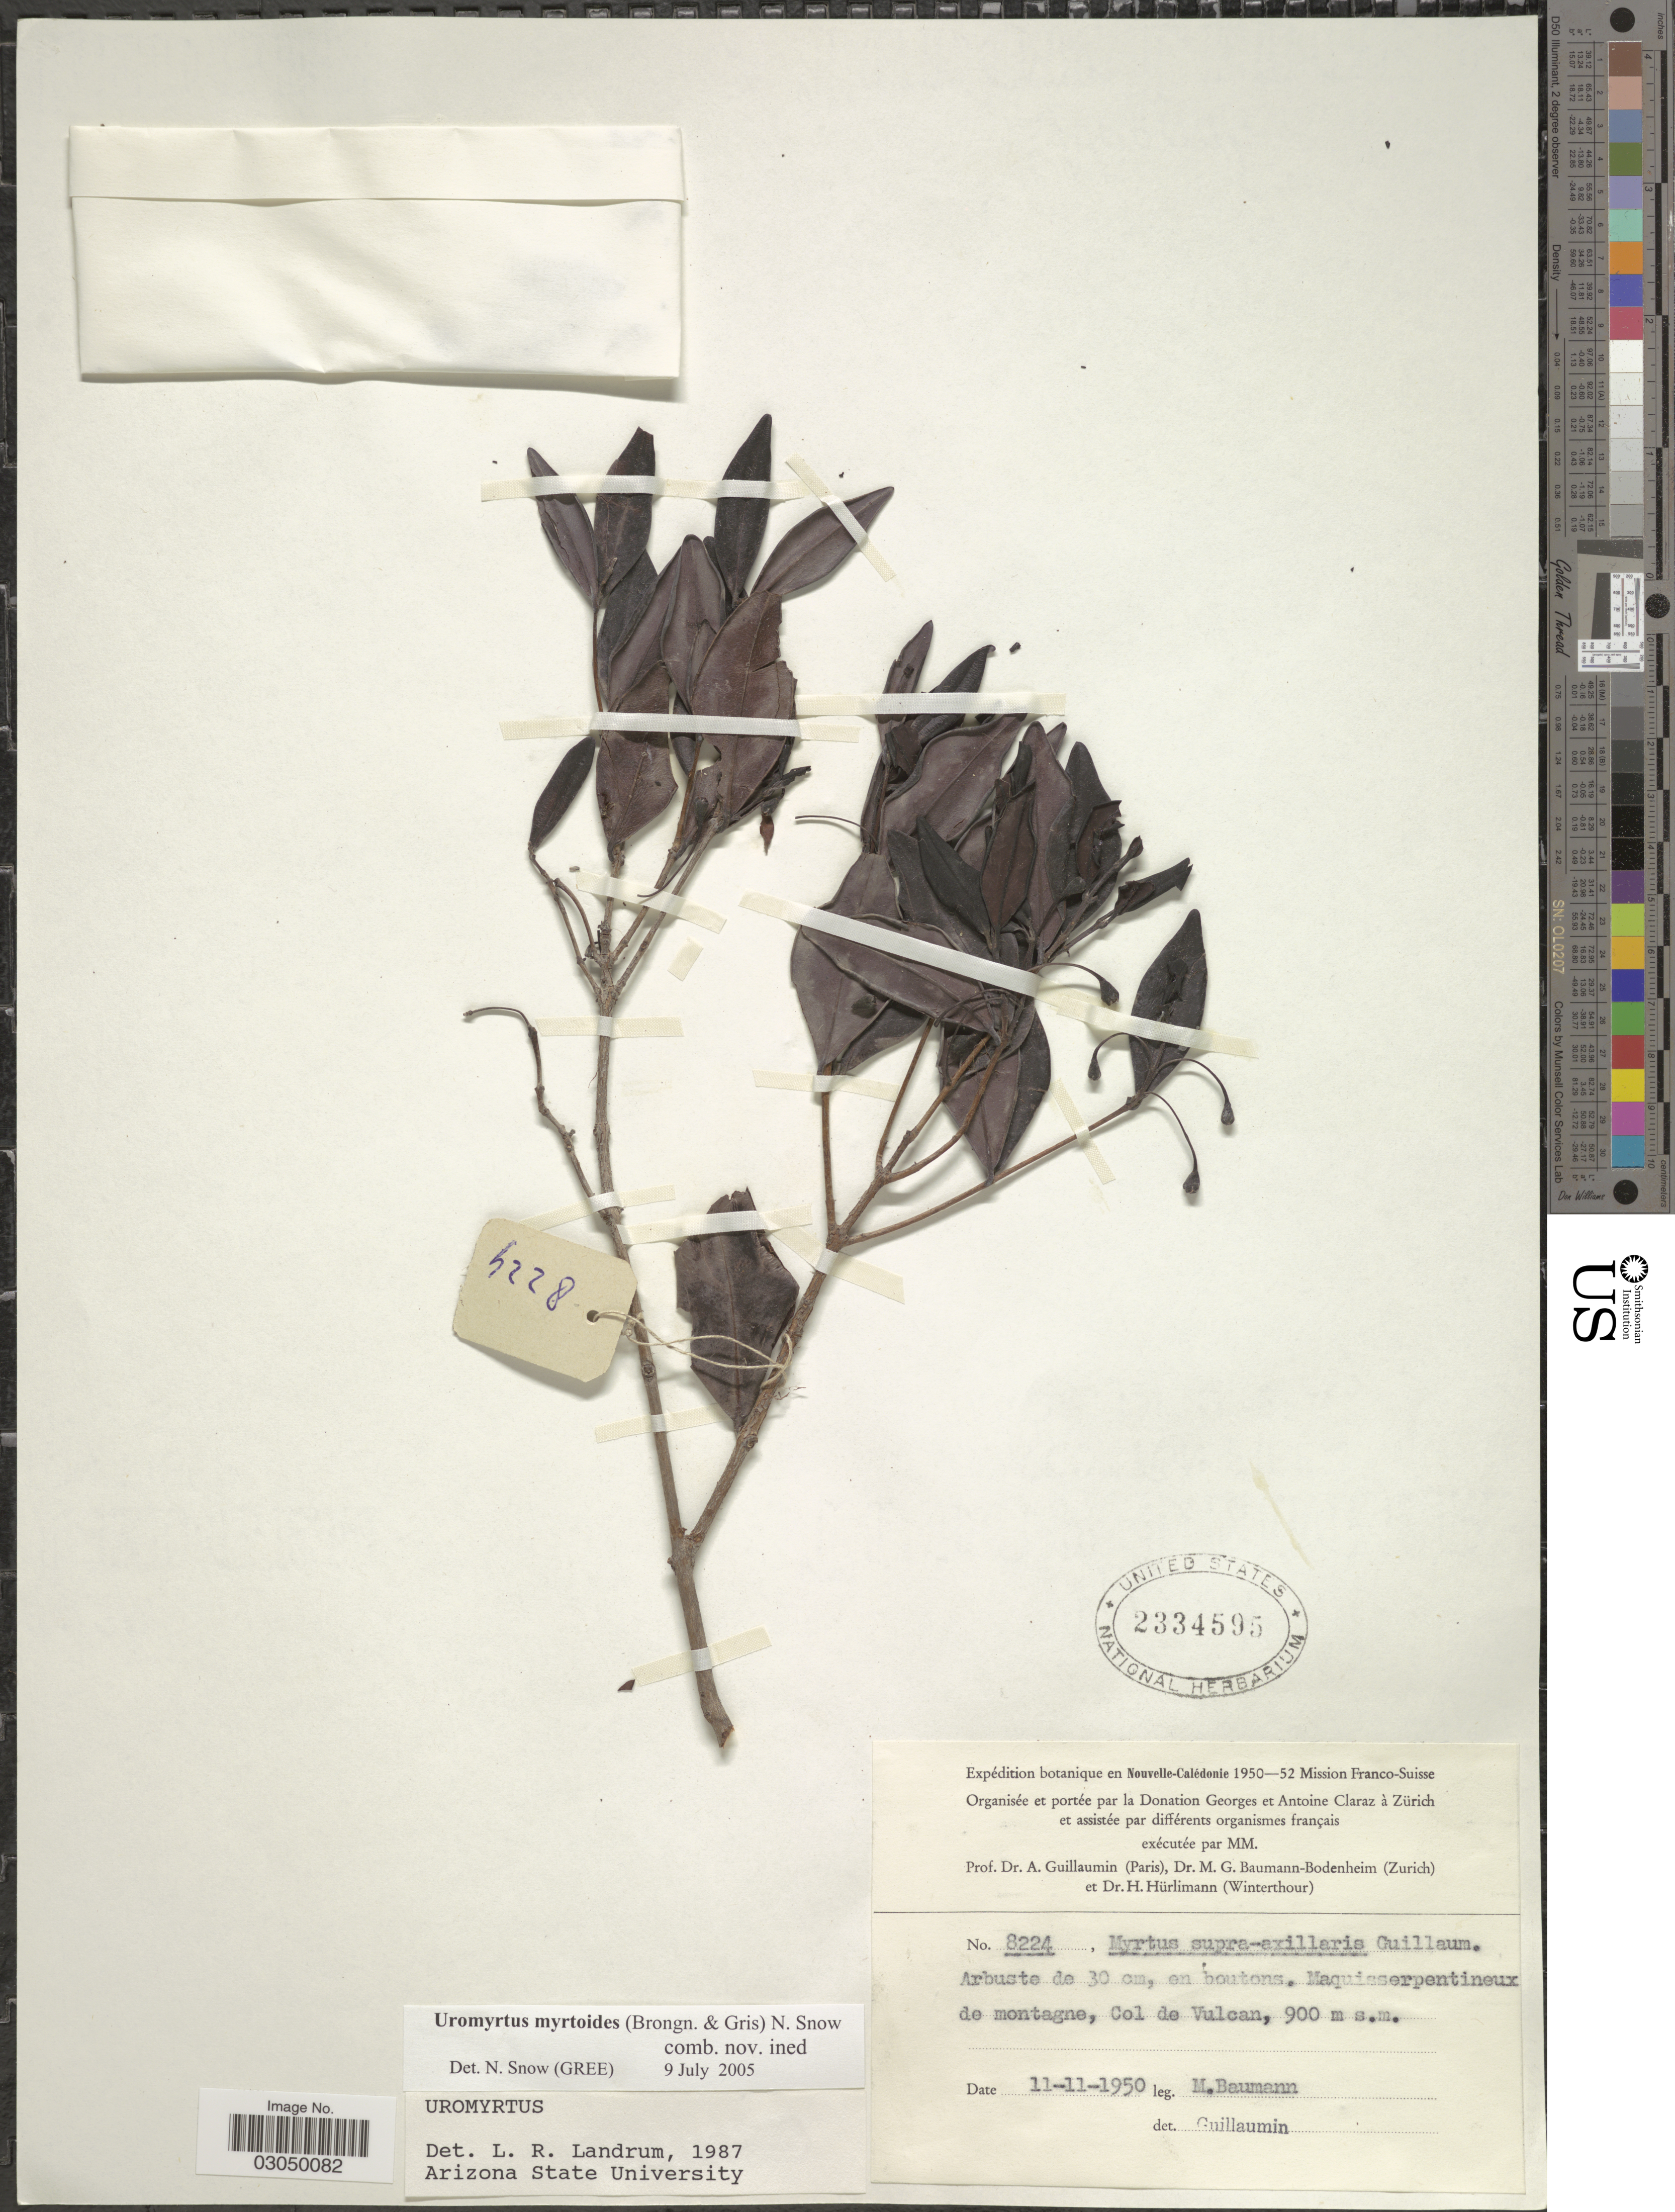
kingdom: Plantae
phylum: Tracheophyta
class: Magnoliopsida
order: Myrtales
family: Myrtaceae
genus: Uromyrtus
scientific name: Uromyrtus myrtoides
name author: (Brongn. & Gris) N. Snow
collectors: M. Baumann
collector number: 8224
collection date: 1950-11-11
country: New Caledonia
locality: En Nouvelle-Calédonie. Maquisserpentineux de montagne, Col de Vulcan.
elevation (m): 900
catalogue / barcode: US 2334595